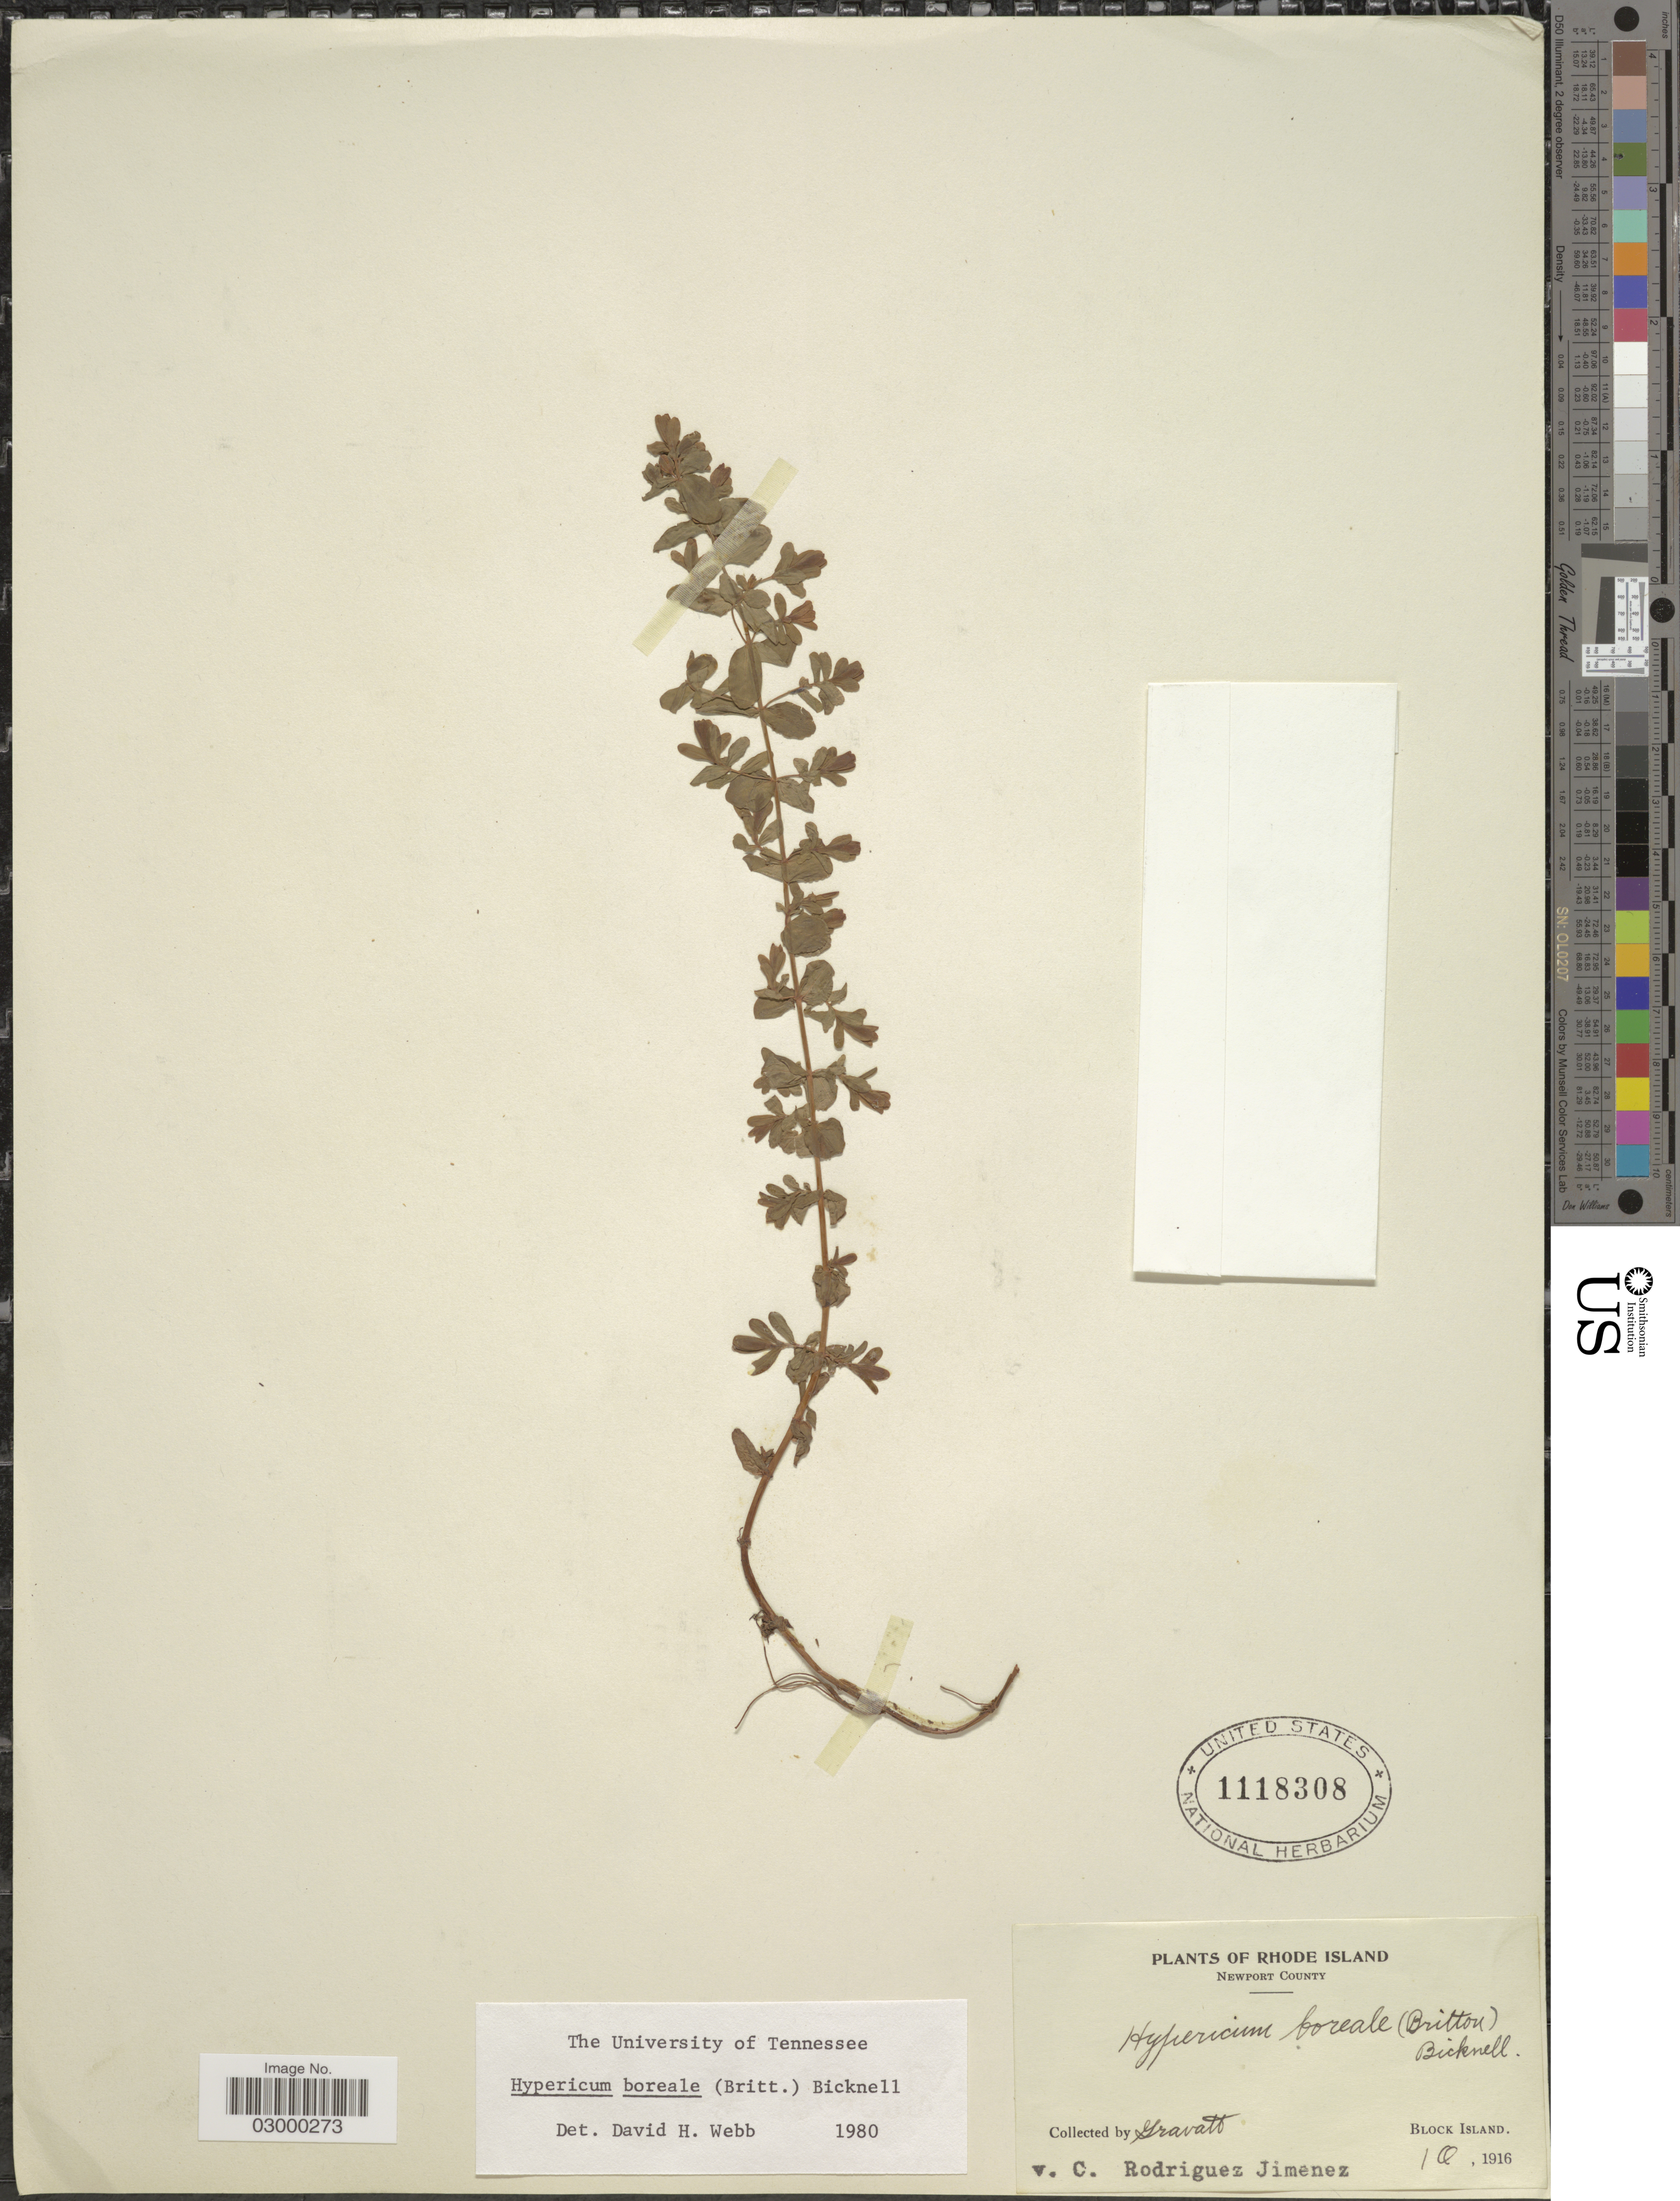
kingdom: Plantae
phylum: Tracheophyta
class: Magnoliopsida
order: Malpighiales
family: Hypericaceae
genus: Hypericum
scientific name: Hypericum boreale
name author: (Britton) E.P. Bicknell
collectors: Gravatt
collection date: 1916-10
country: United States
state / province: Rhode Island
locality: Newport County, Block Island.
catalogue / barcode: US 1118308